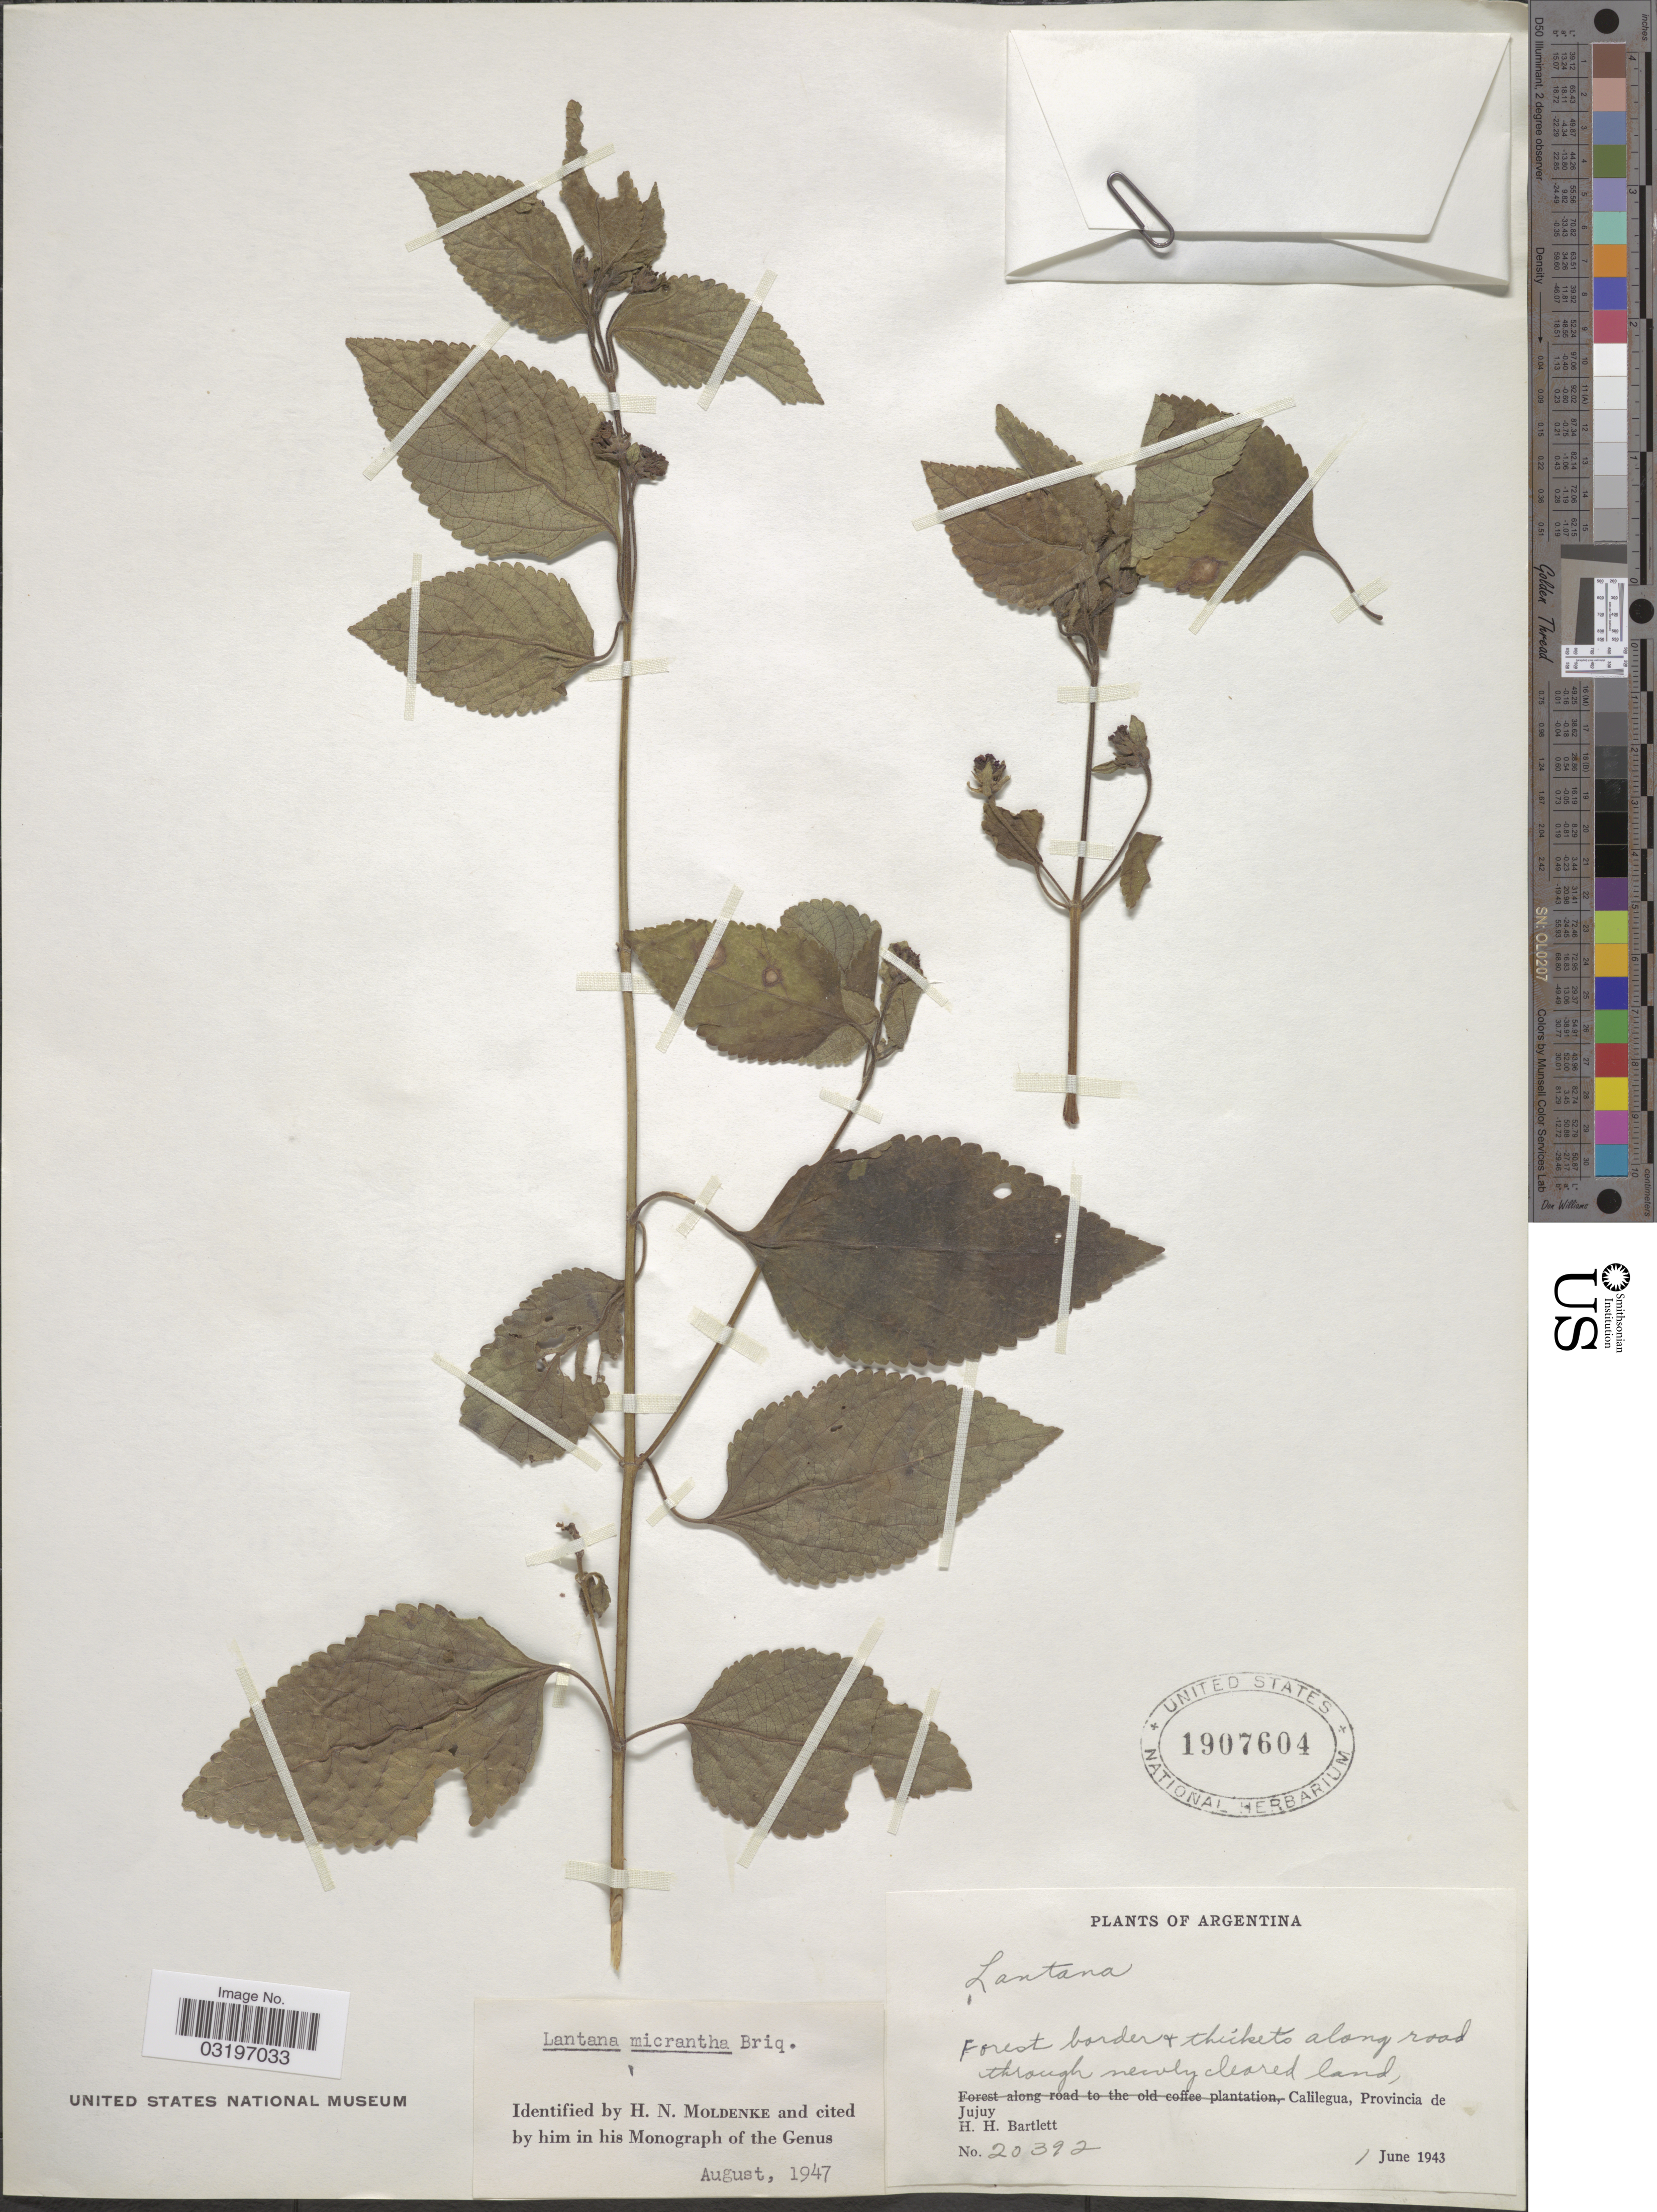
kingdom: Plantae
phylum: Tracheophyta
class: Magnoliopsida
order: Lamiales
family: Verbenaceae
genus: Lantana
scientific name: Lantana micrantha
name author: Briq.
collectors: H. H. Bartlett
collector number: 20392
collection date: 1943-06-01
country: Argentina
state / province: Jujuy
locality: Calilegua.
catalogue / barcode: US 1907604